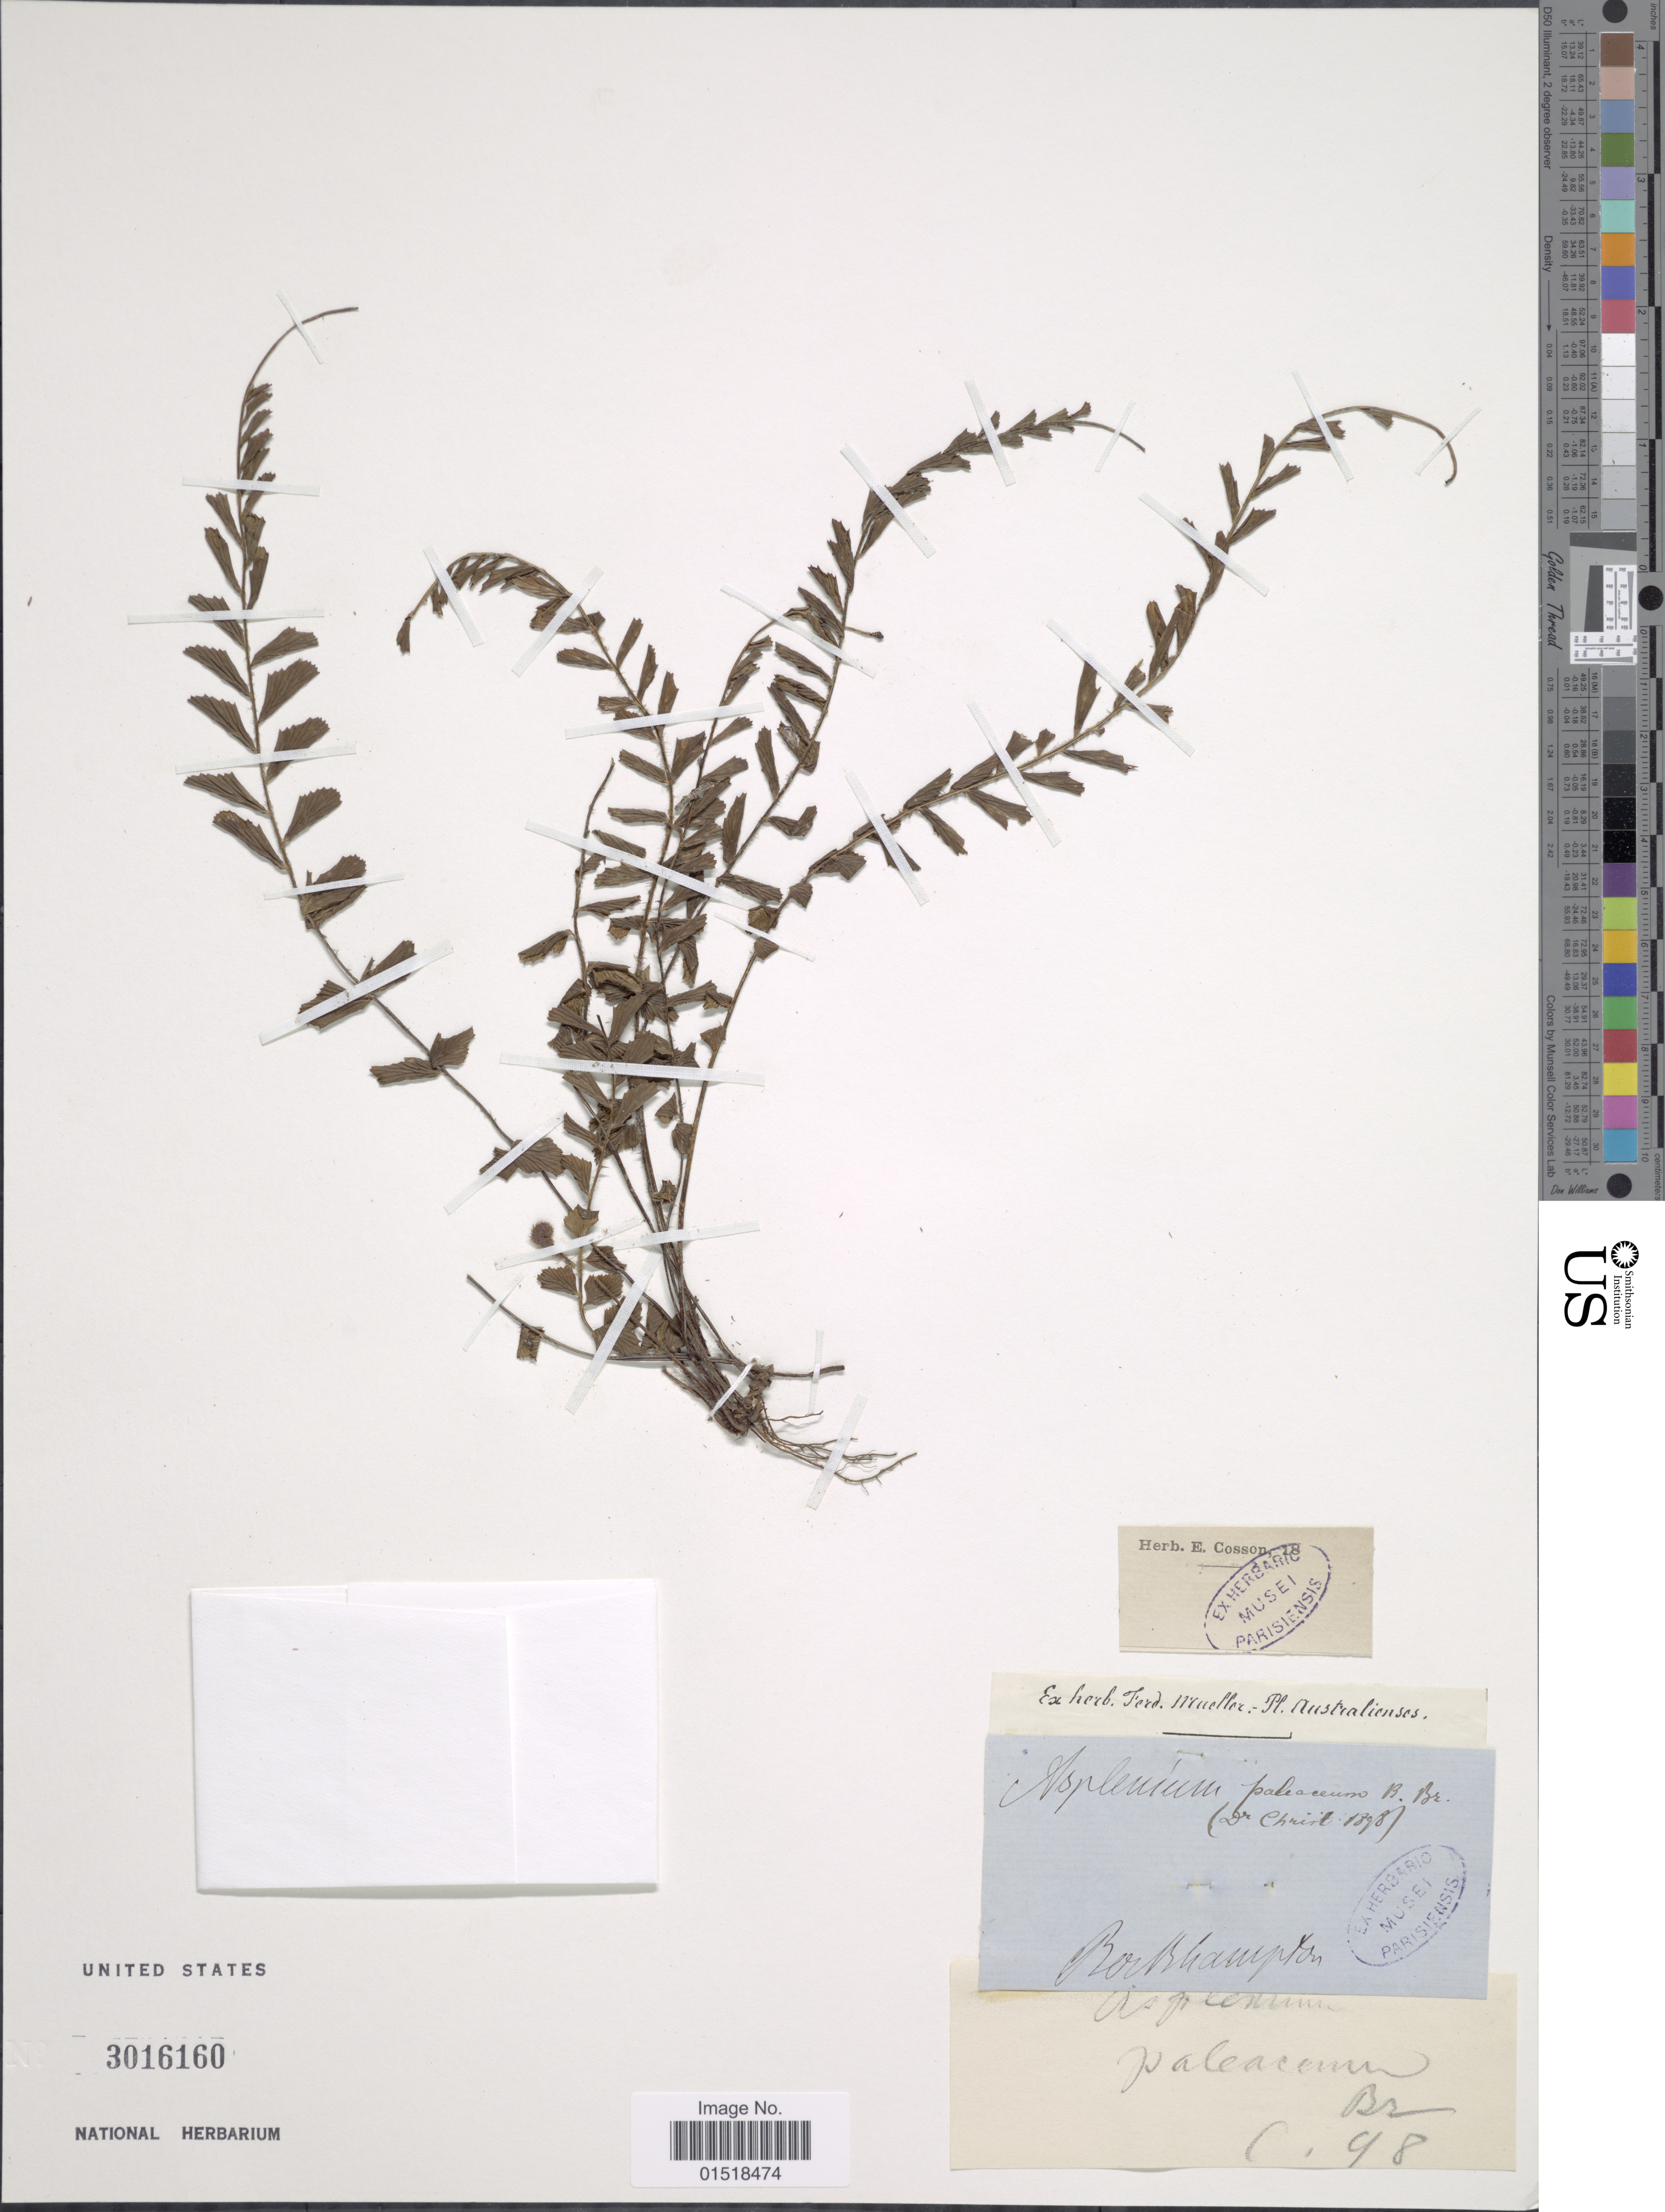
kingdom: Plantae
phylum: Tracheophyta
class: Polypodiopsida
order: Polypodiales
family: Aspleniaceae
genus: Asplenium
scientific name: Asplenium paleaceum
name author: R. Br.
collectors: ex herb. Ferd. Mueller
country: Australia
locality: Rockhampton.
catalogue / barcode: US 3016160